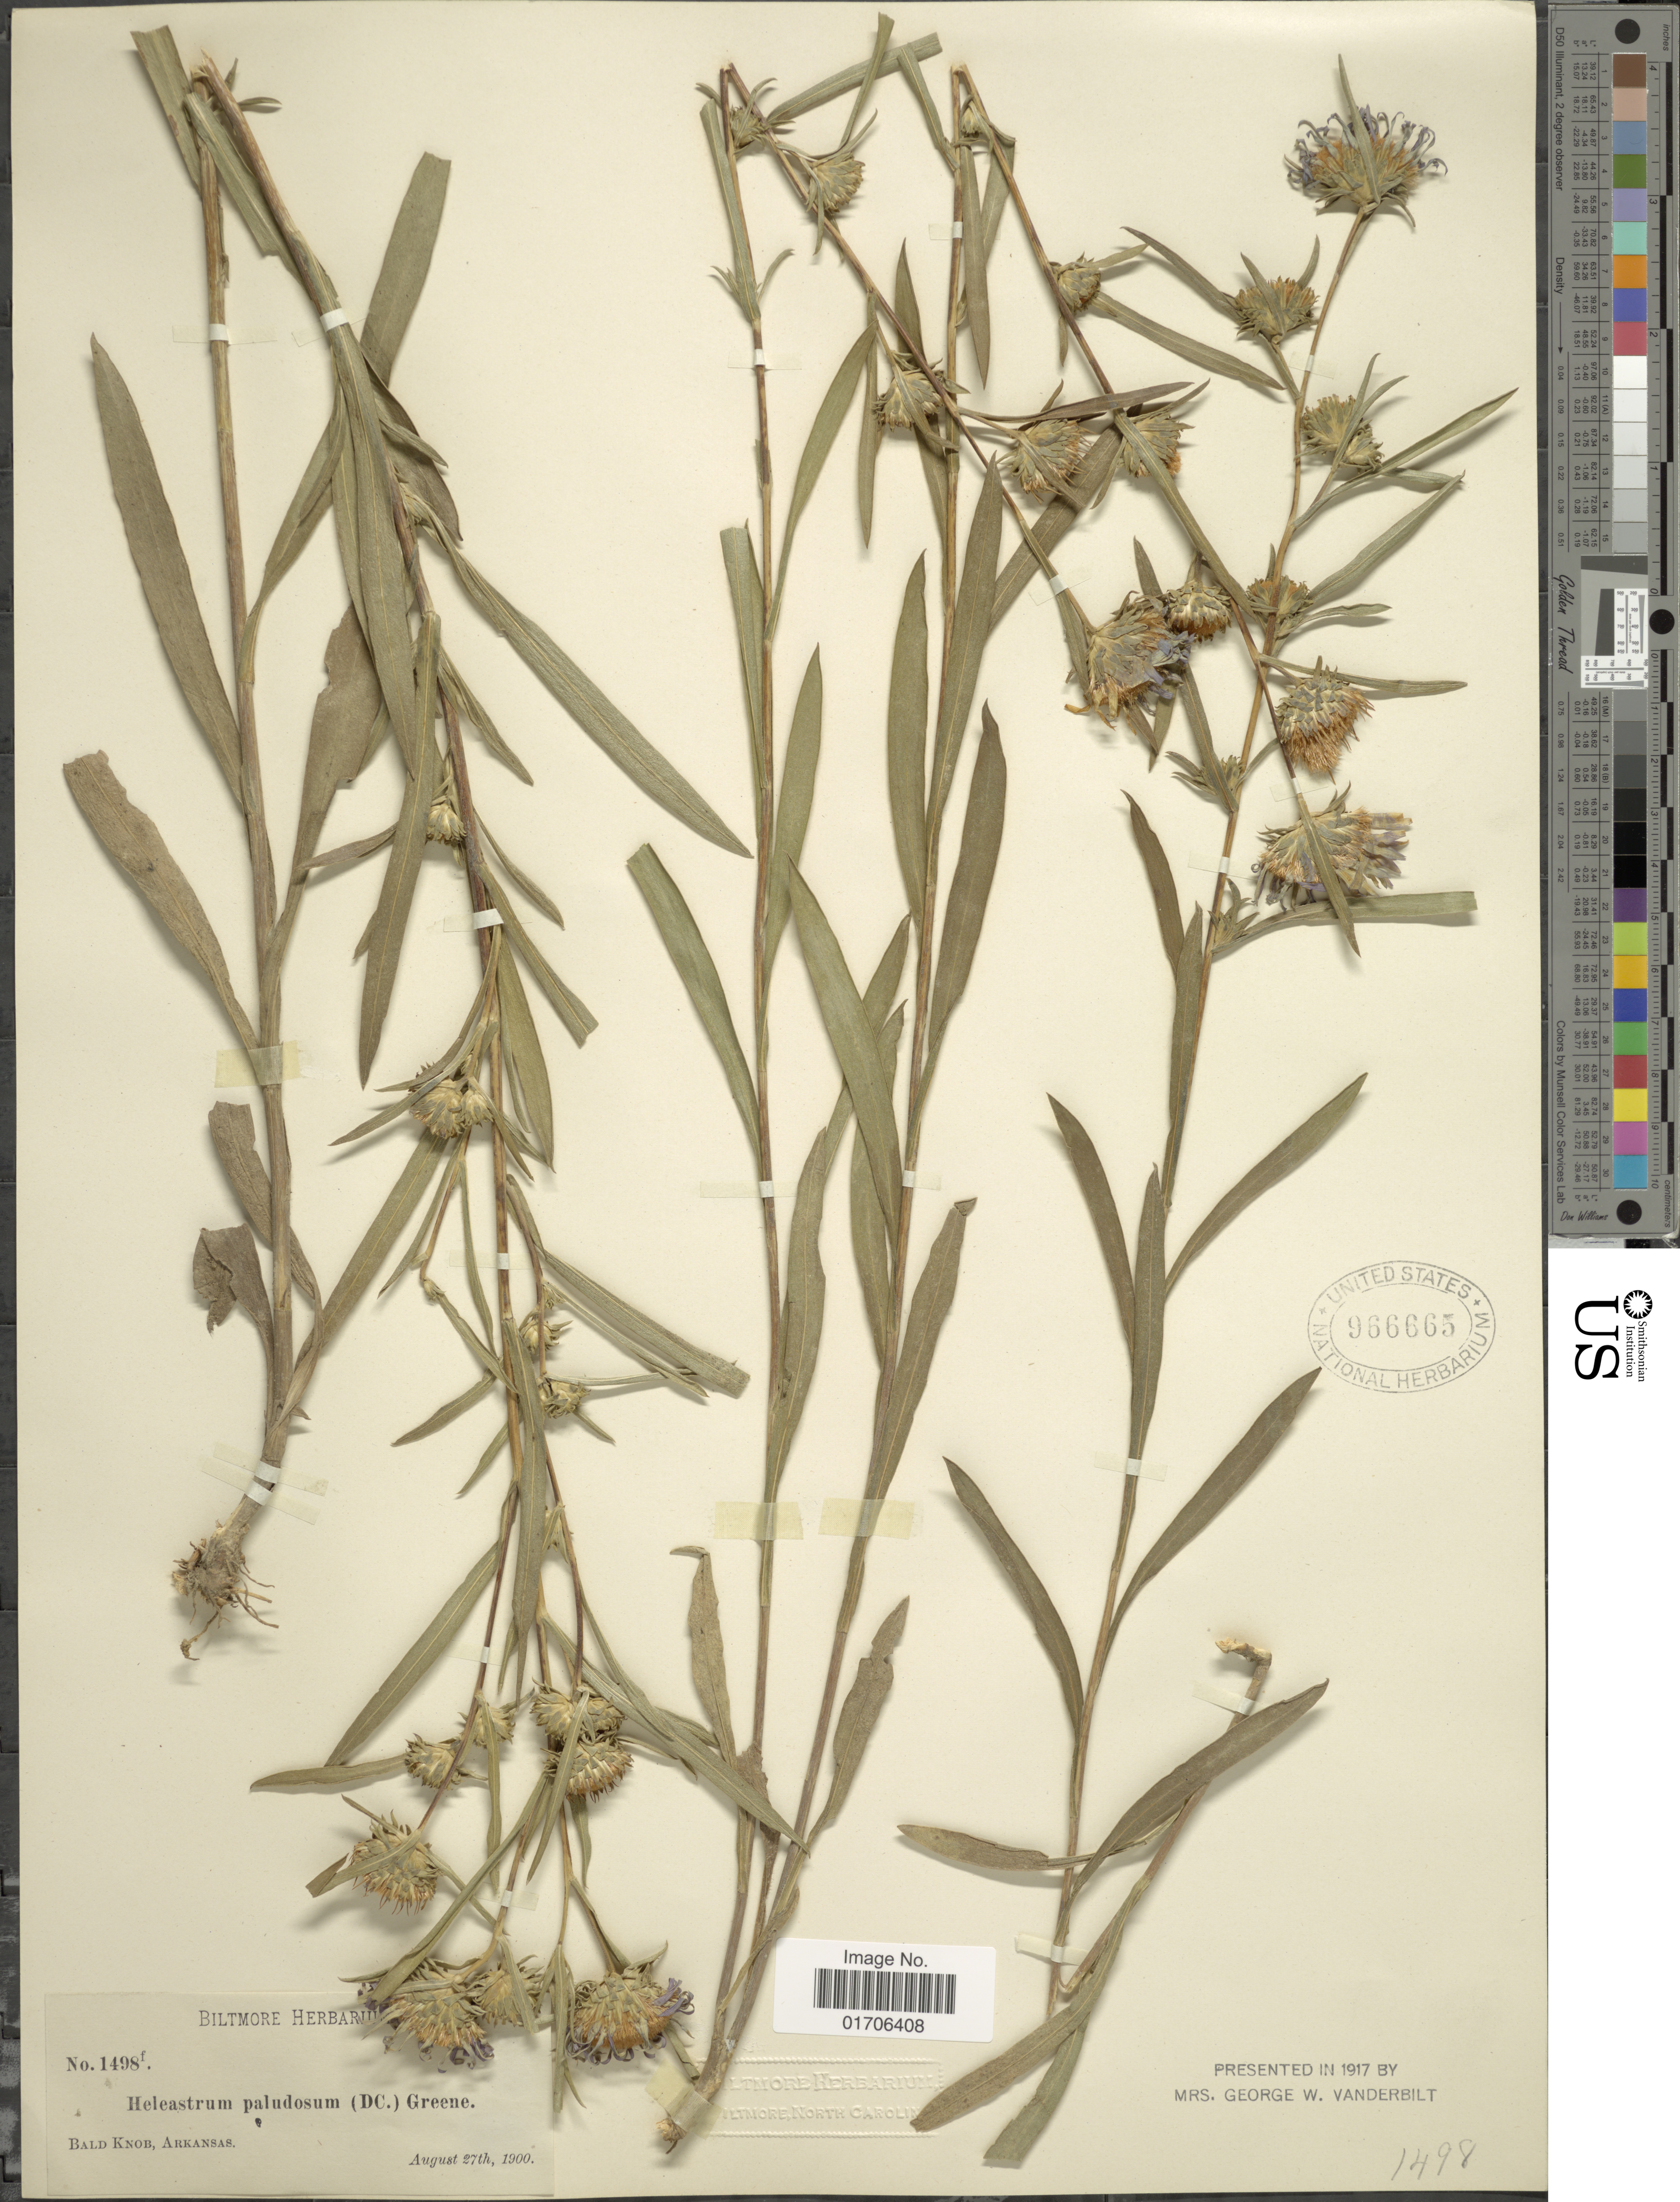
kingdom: Plantae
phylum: Tracheophyta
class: Magnoliopsida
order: Asterales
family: Asteraceae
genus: Eurybia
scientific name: Eurybia hemispherica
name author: G.L. Nesom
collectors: ex herb. Biltmore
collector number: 1498f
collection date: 1900-08-27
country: United States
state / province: Arkansas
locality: Bald Knob, Arkansas.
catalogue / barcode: US 966665